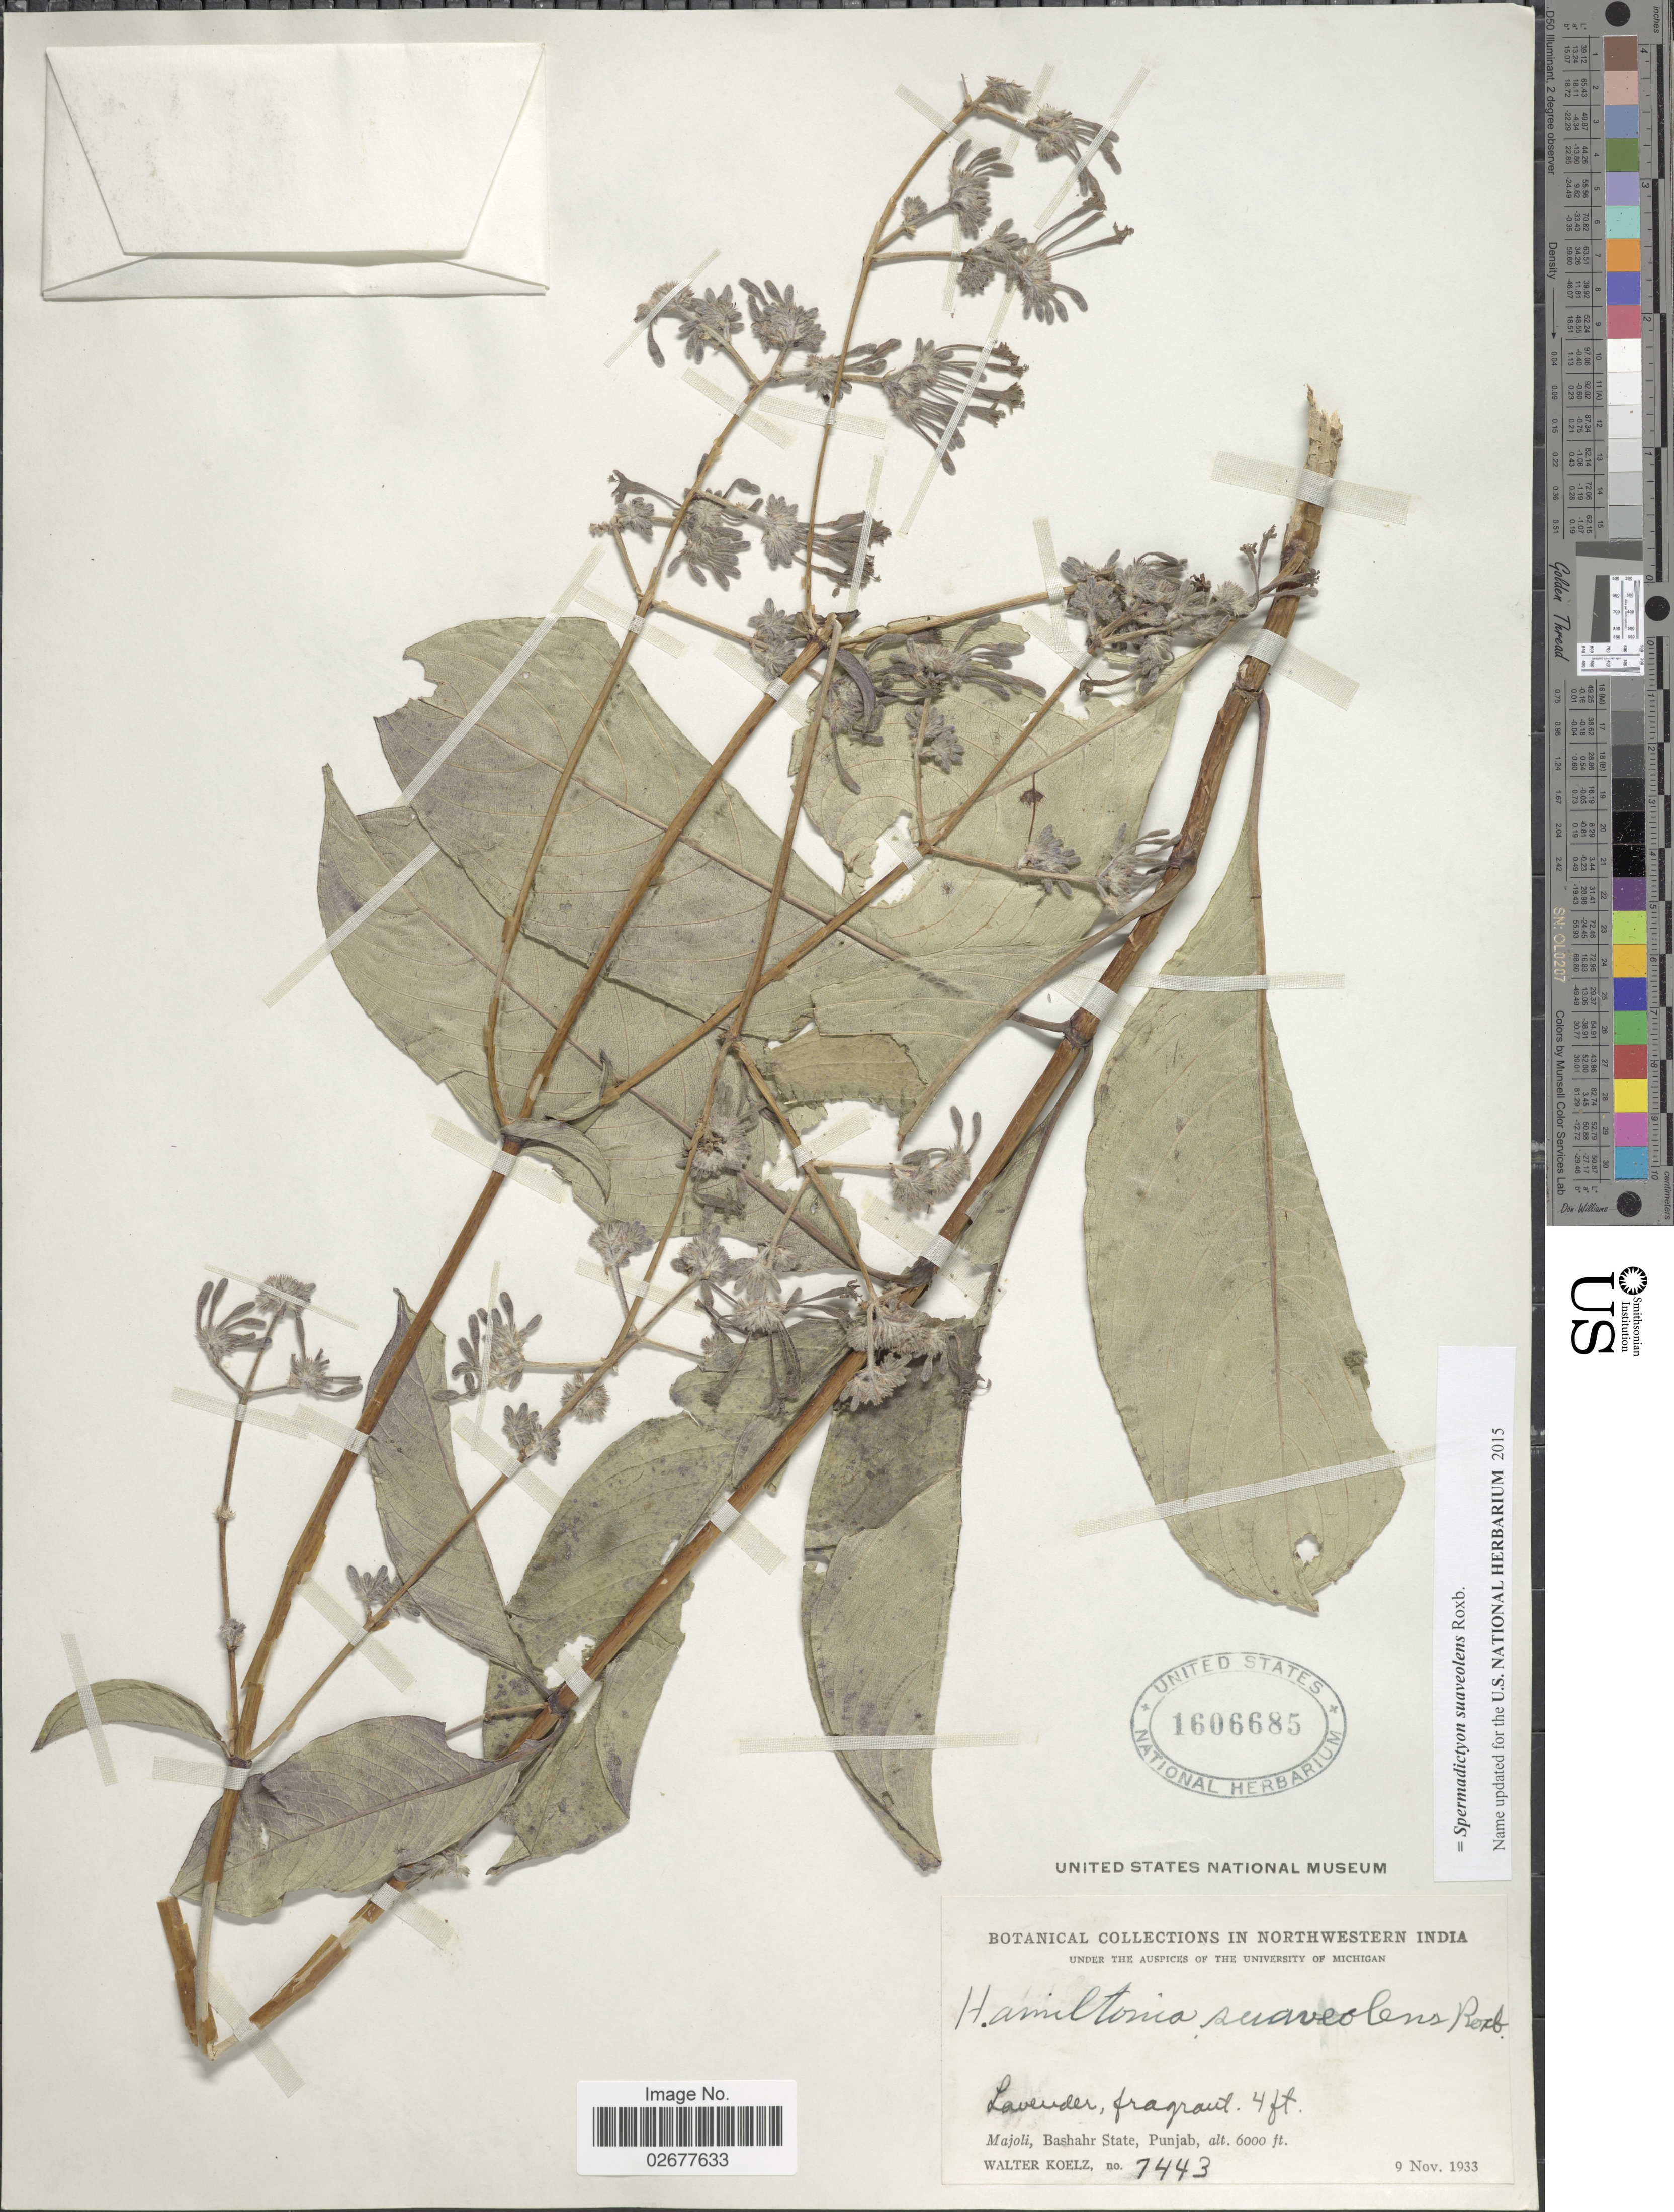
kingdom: Plantae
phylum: Tracheophyta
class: Magnoliopsida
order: Gentianales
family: Rubiaceae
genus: Spermadictyon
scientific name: Spermadictyon suaveolens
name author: Roxb.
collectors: W. N. Koelz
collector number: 7443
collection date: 1933-11-09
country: India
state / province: Punjab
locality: Northwestern India. Majoli, Bashahr State.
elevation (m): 1829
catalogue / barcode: US 1606685